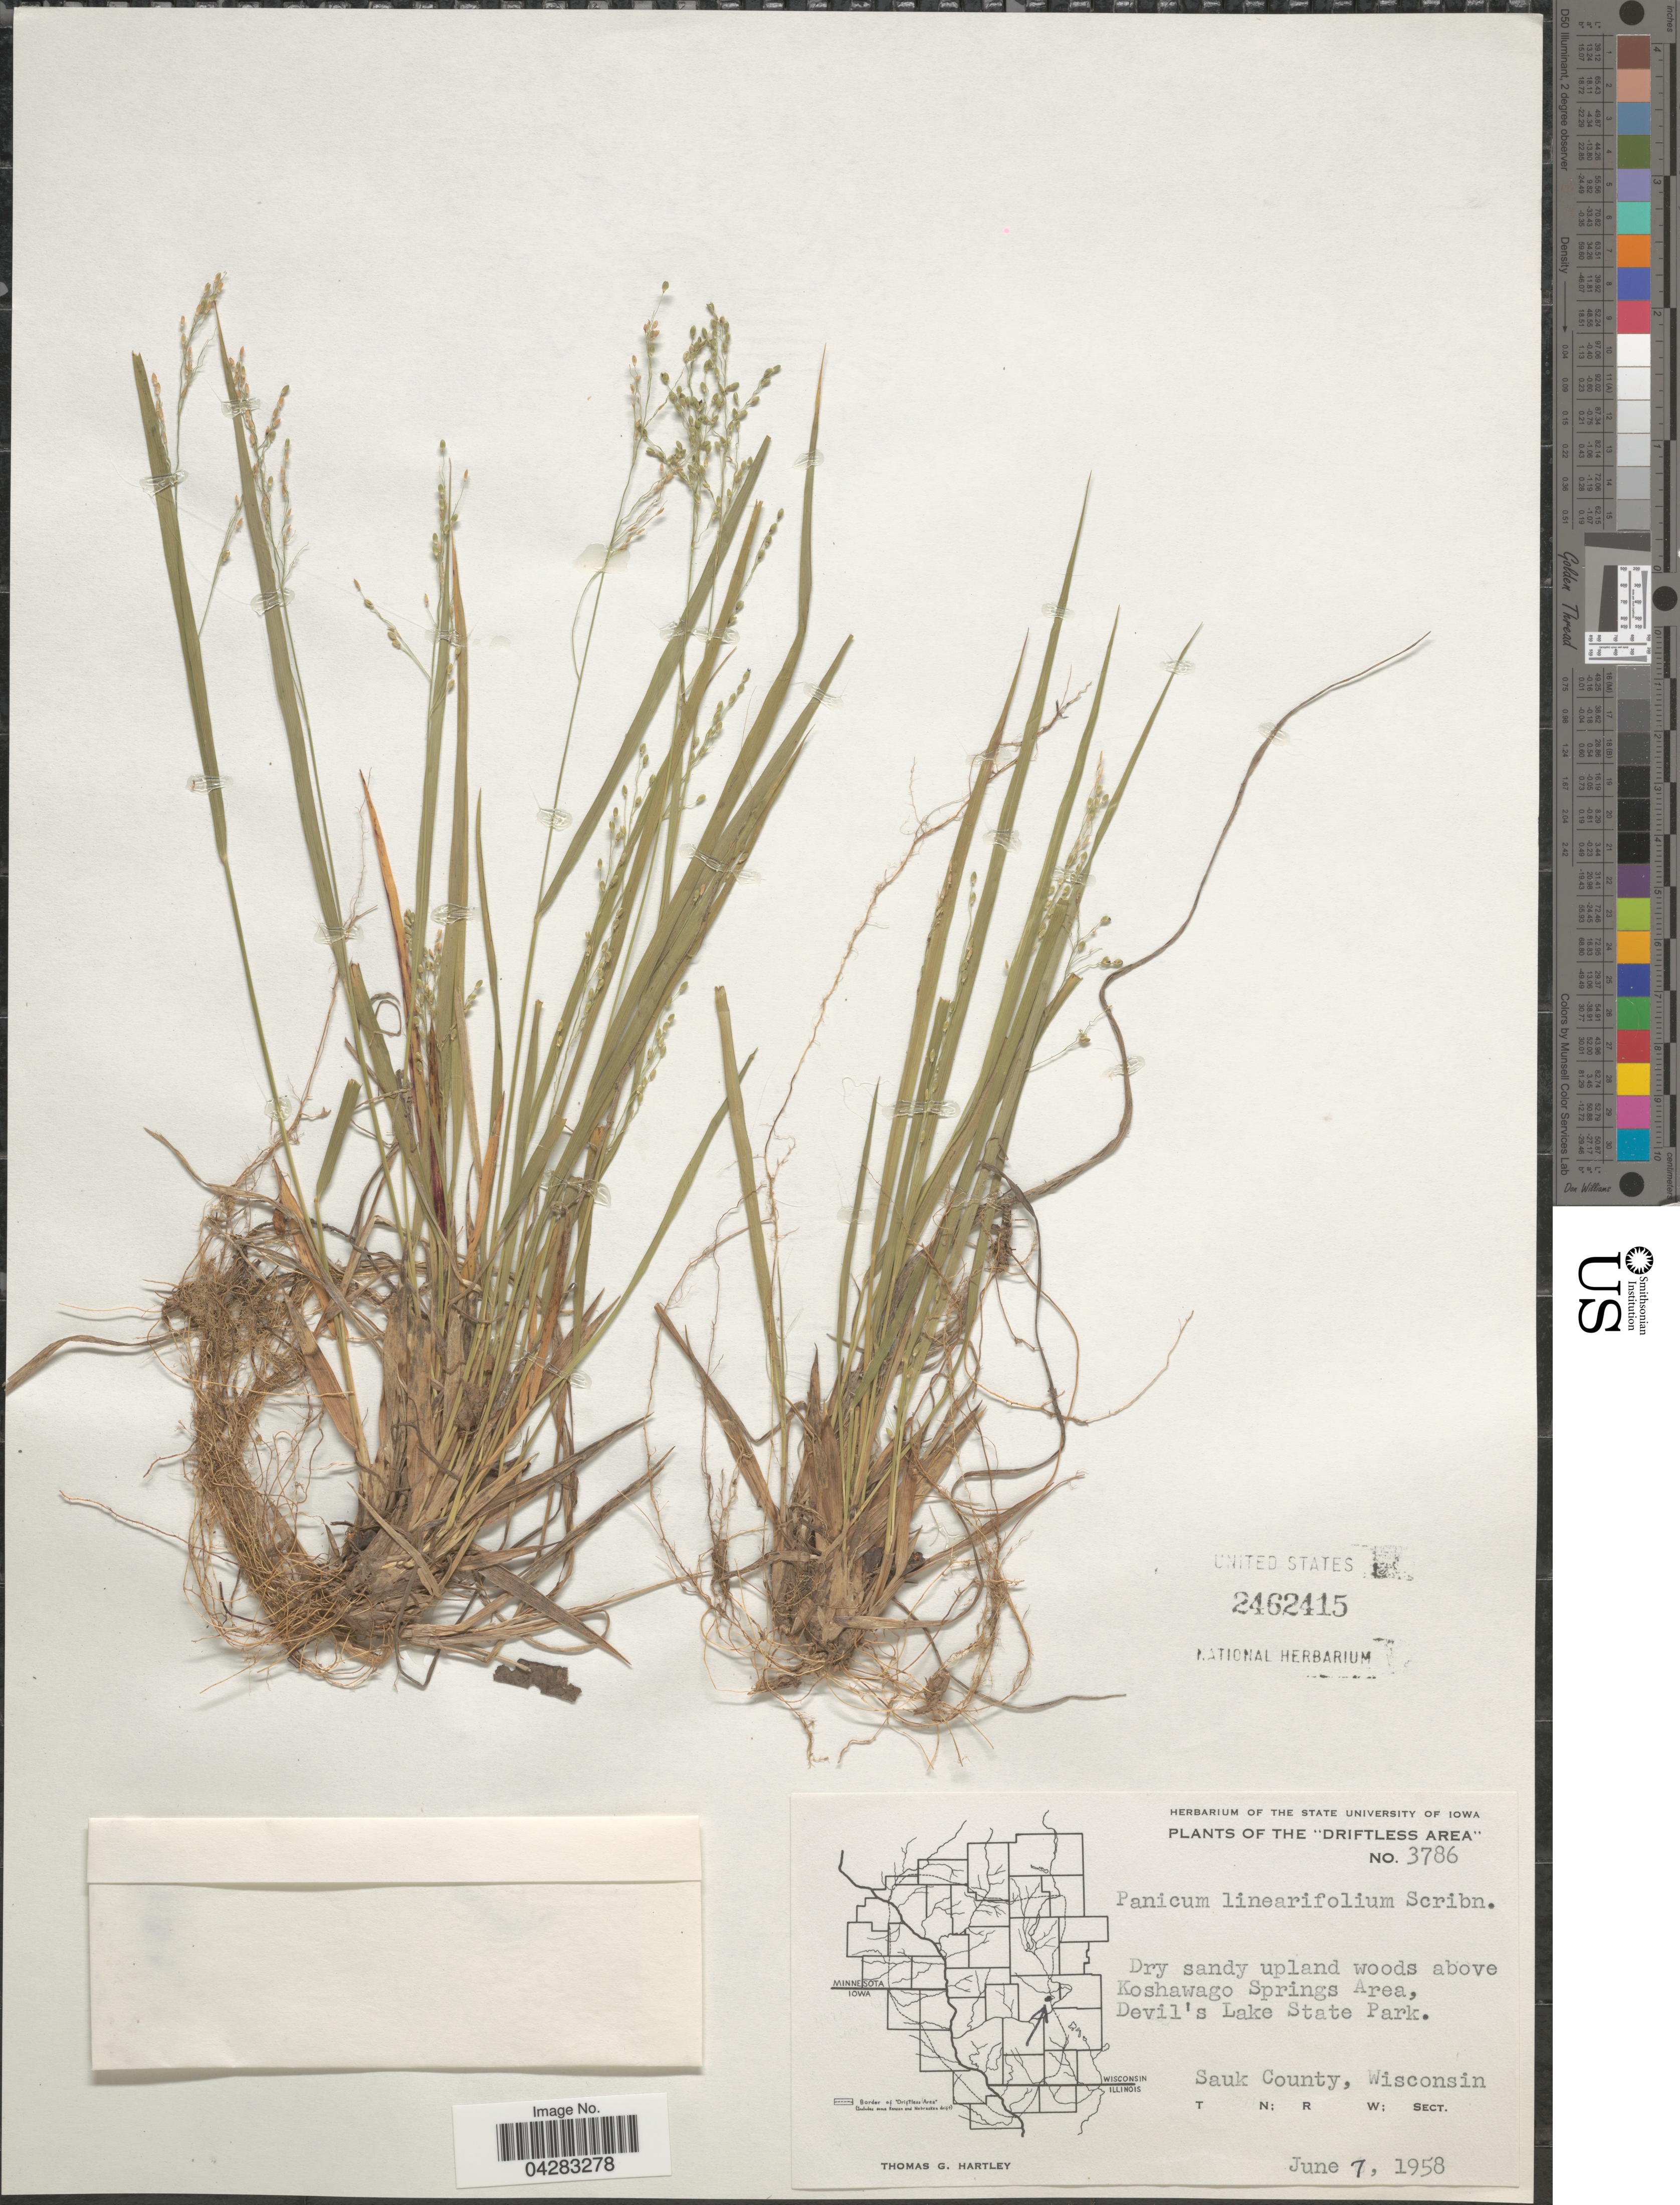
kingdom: Plantae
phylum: Tracheophyta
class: Liliopsida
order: Poales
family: Poaceae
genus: Dichanthelium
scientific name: Dichanthelium linearifolium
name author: (Scribn.) Gould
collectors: T. G. Hartley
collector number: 3786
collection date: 1958-06-07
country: United States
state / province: Wisconsin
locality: The "Driftless Area". Dry sandy upland woods above Koshawago Springs Area, Devil's Lake State Park. Sauk County.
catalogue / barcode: US 2462415